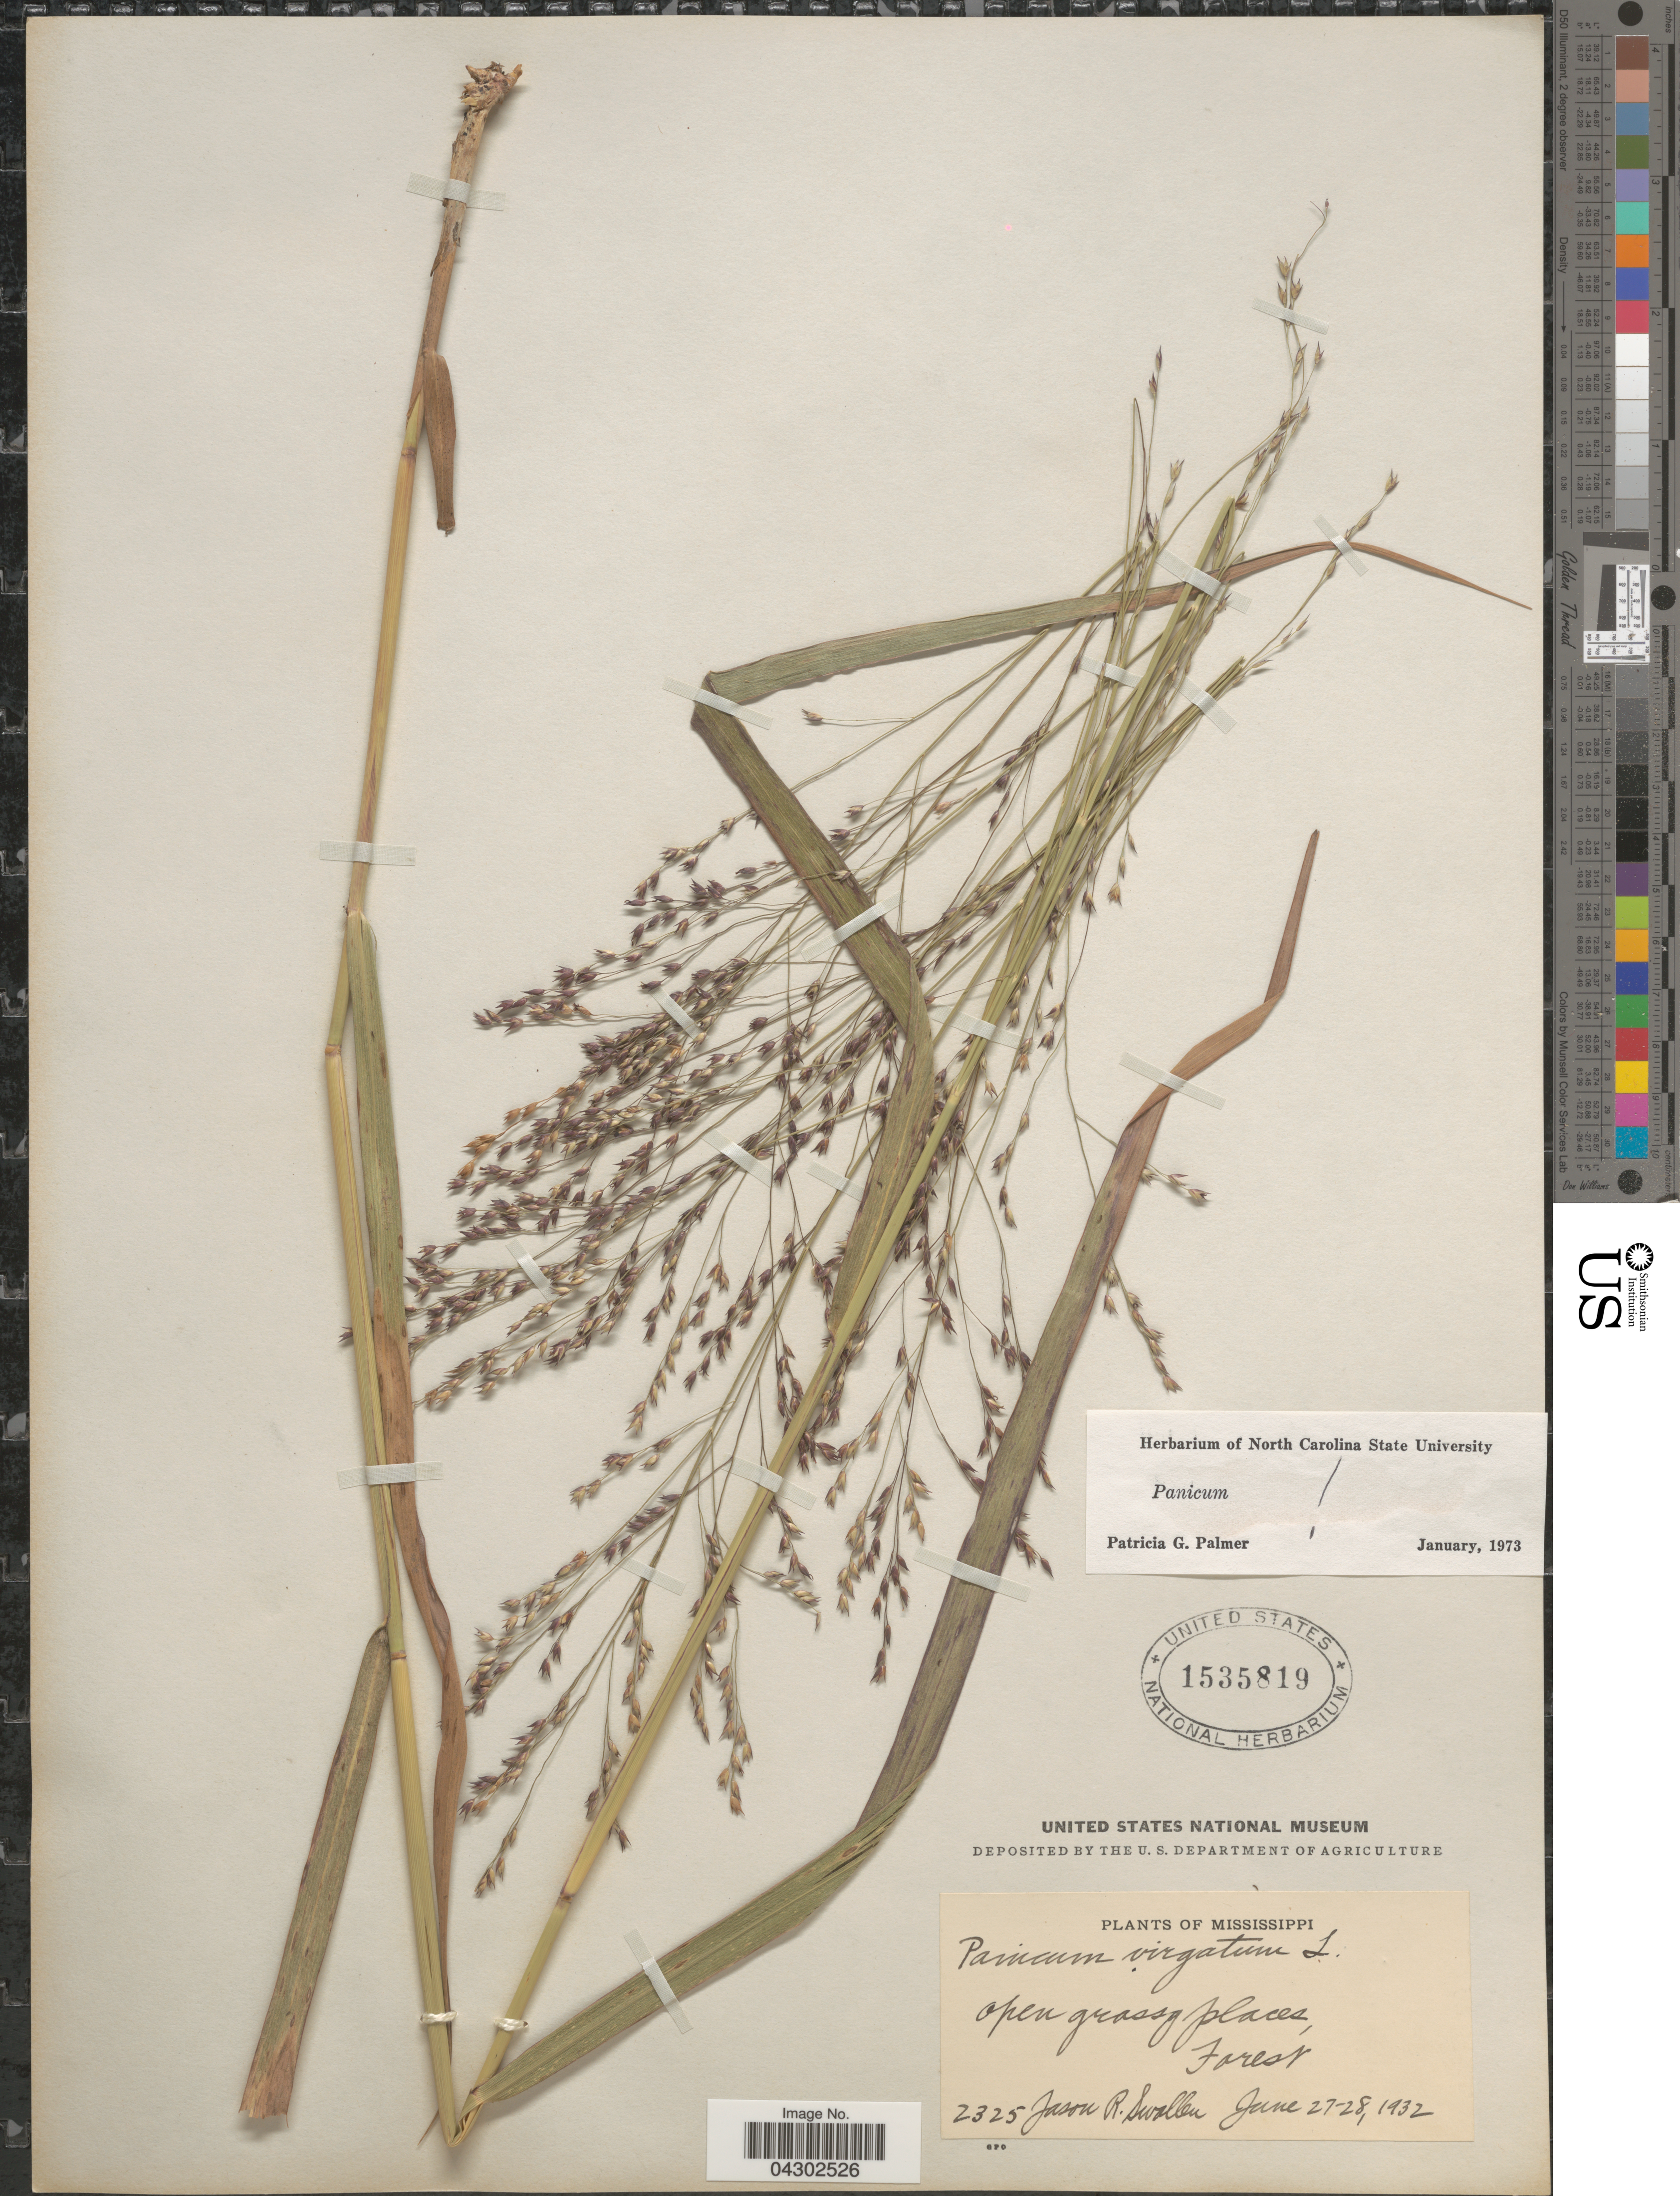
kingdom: Plantae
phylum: Tracheophyta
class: Liliopsida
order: Poales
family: Poaceae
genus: Panicum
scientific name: Panicum virgatum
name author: L.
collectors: J. R. Swallen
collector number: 2325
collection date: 1932-06-27/1932-06-28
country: United States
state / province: Mississippi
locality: Open grassy places, Forest.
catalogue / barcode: US 1535819